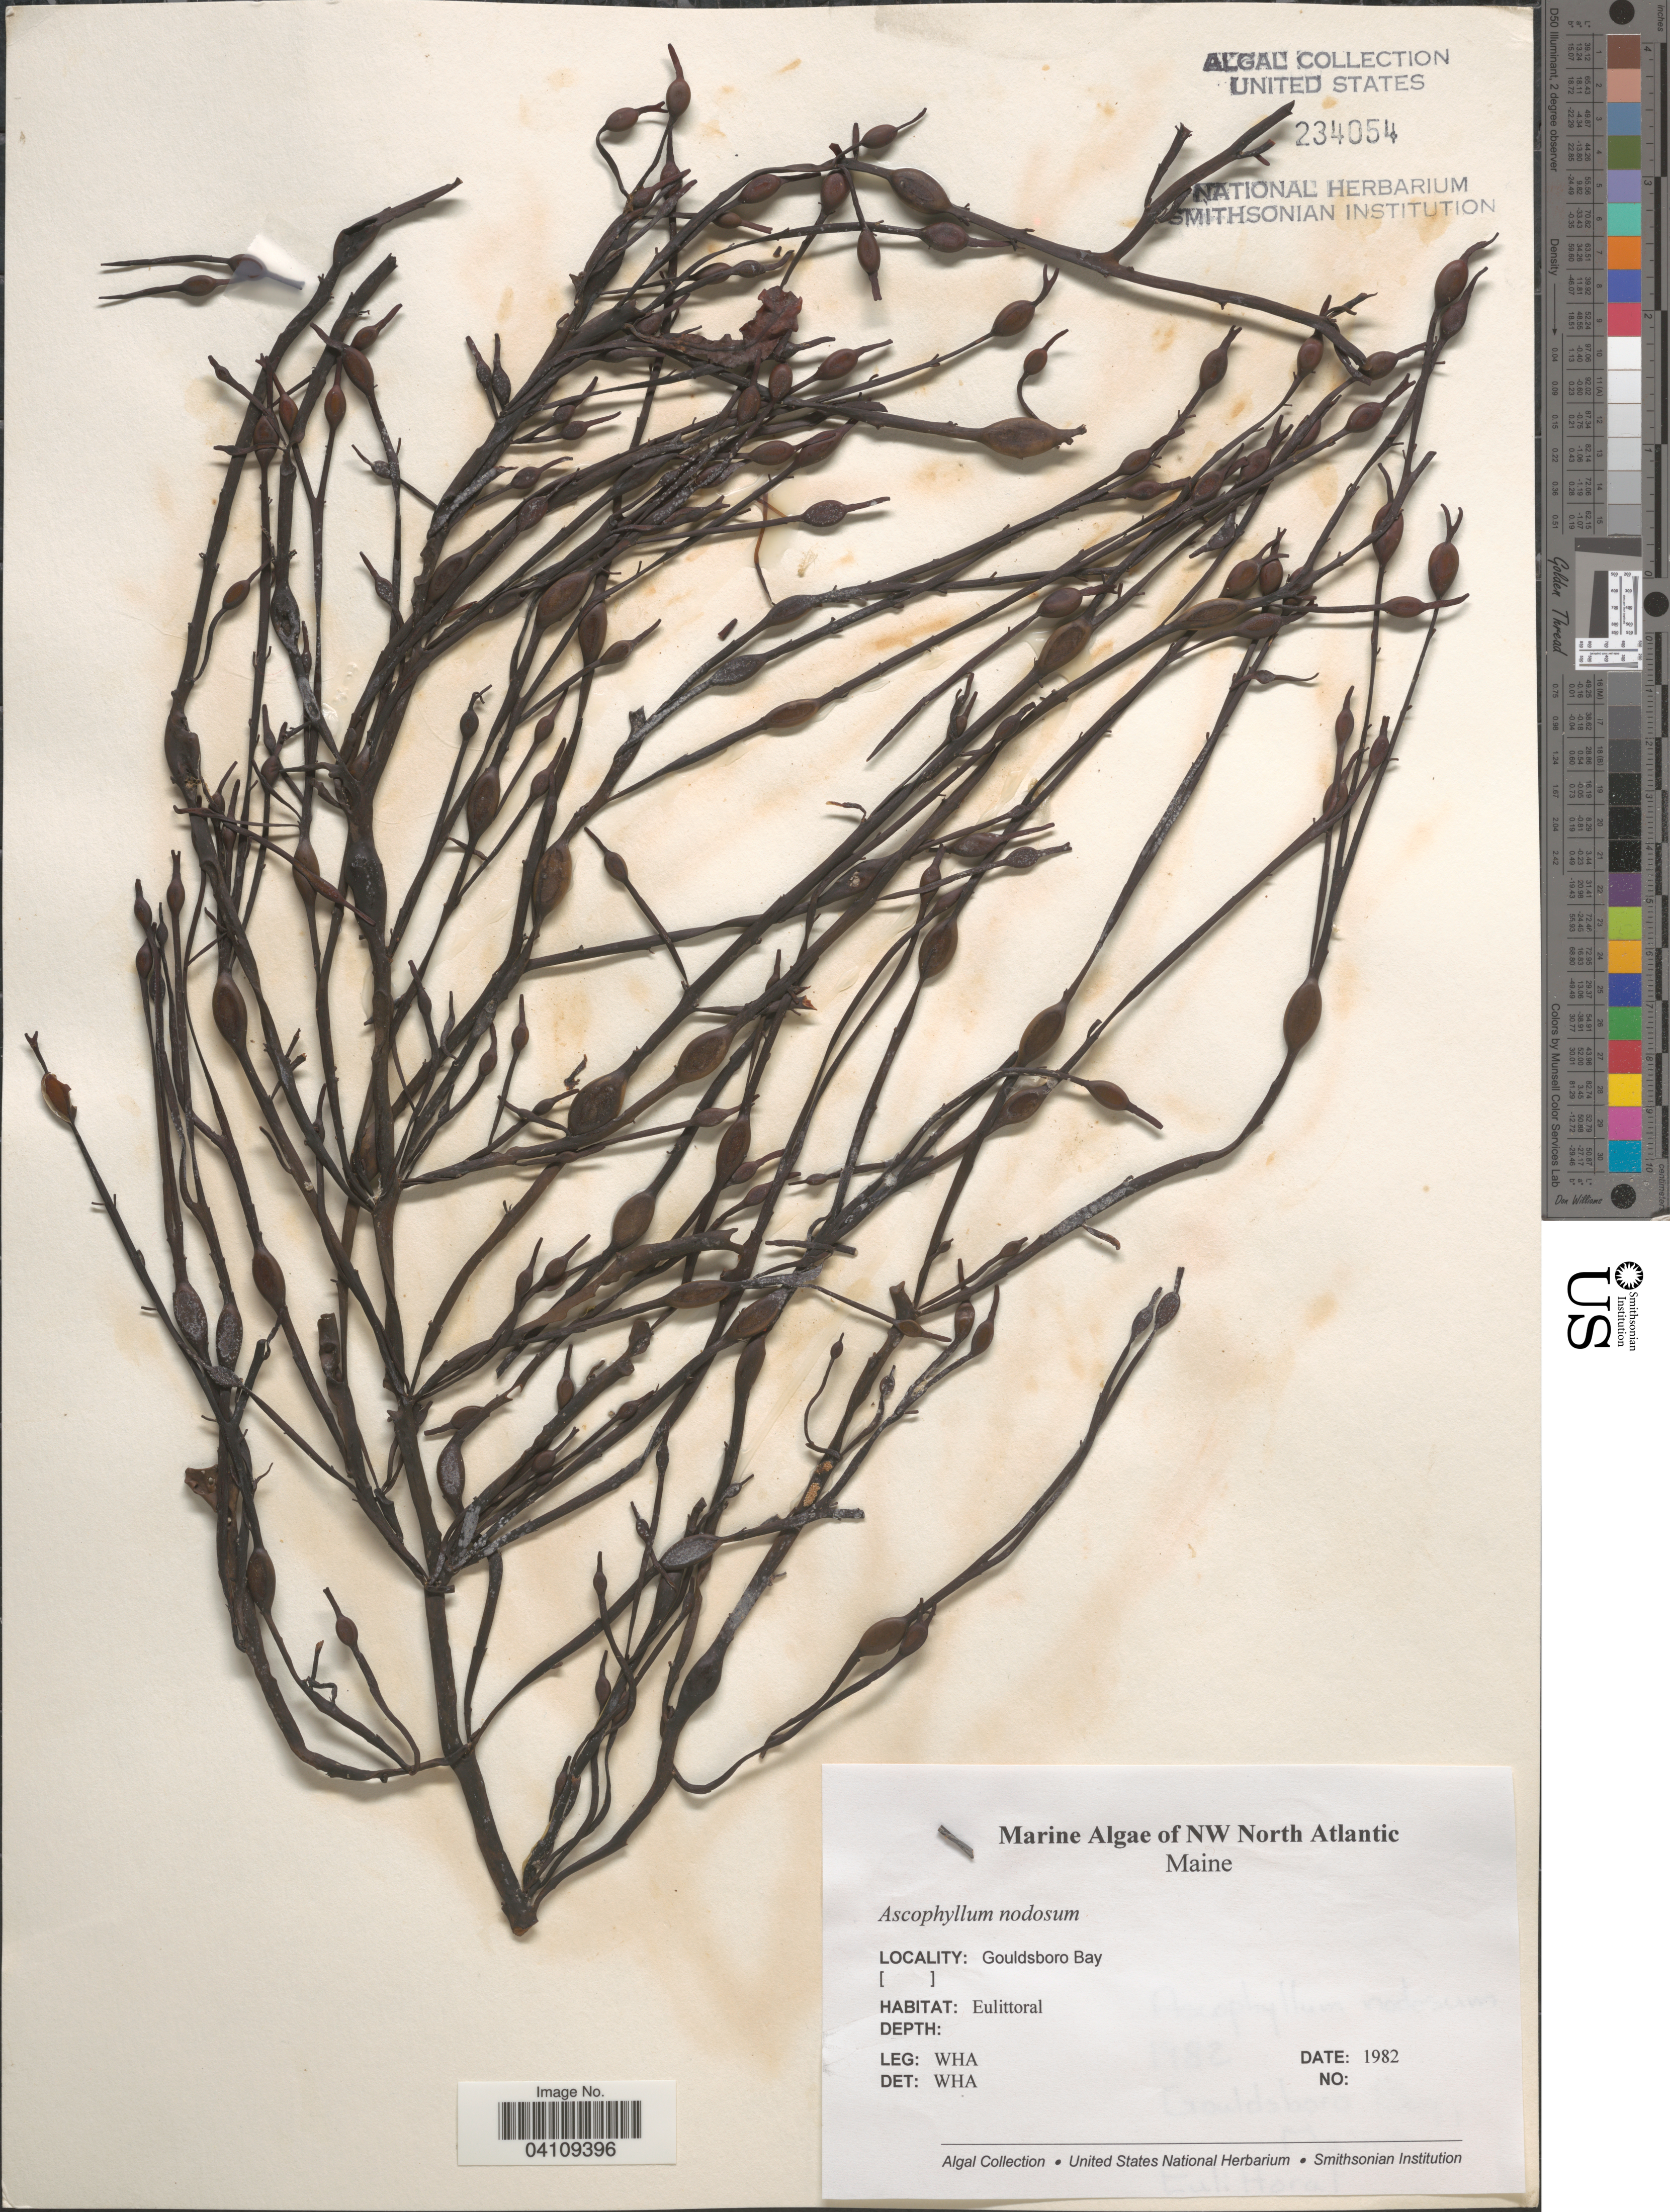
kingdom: Chromista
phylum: Ochrophyta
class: Phaeophyceae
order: Fucales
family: Fucaceae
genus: Ascophyllum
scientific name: Ascophyllum nodosum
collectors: W. H. Adey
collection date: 1982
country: United States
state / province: Maine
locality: NW North Atlantic. Gouldsboro Bay.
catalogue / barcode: US 234054